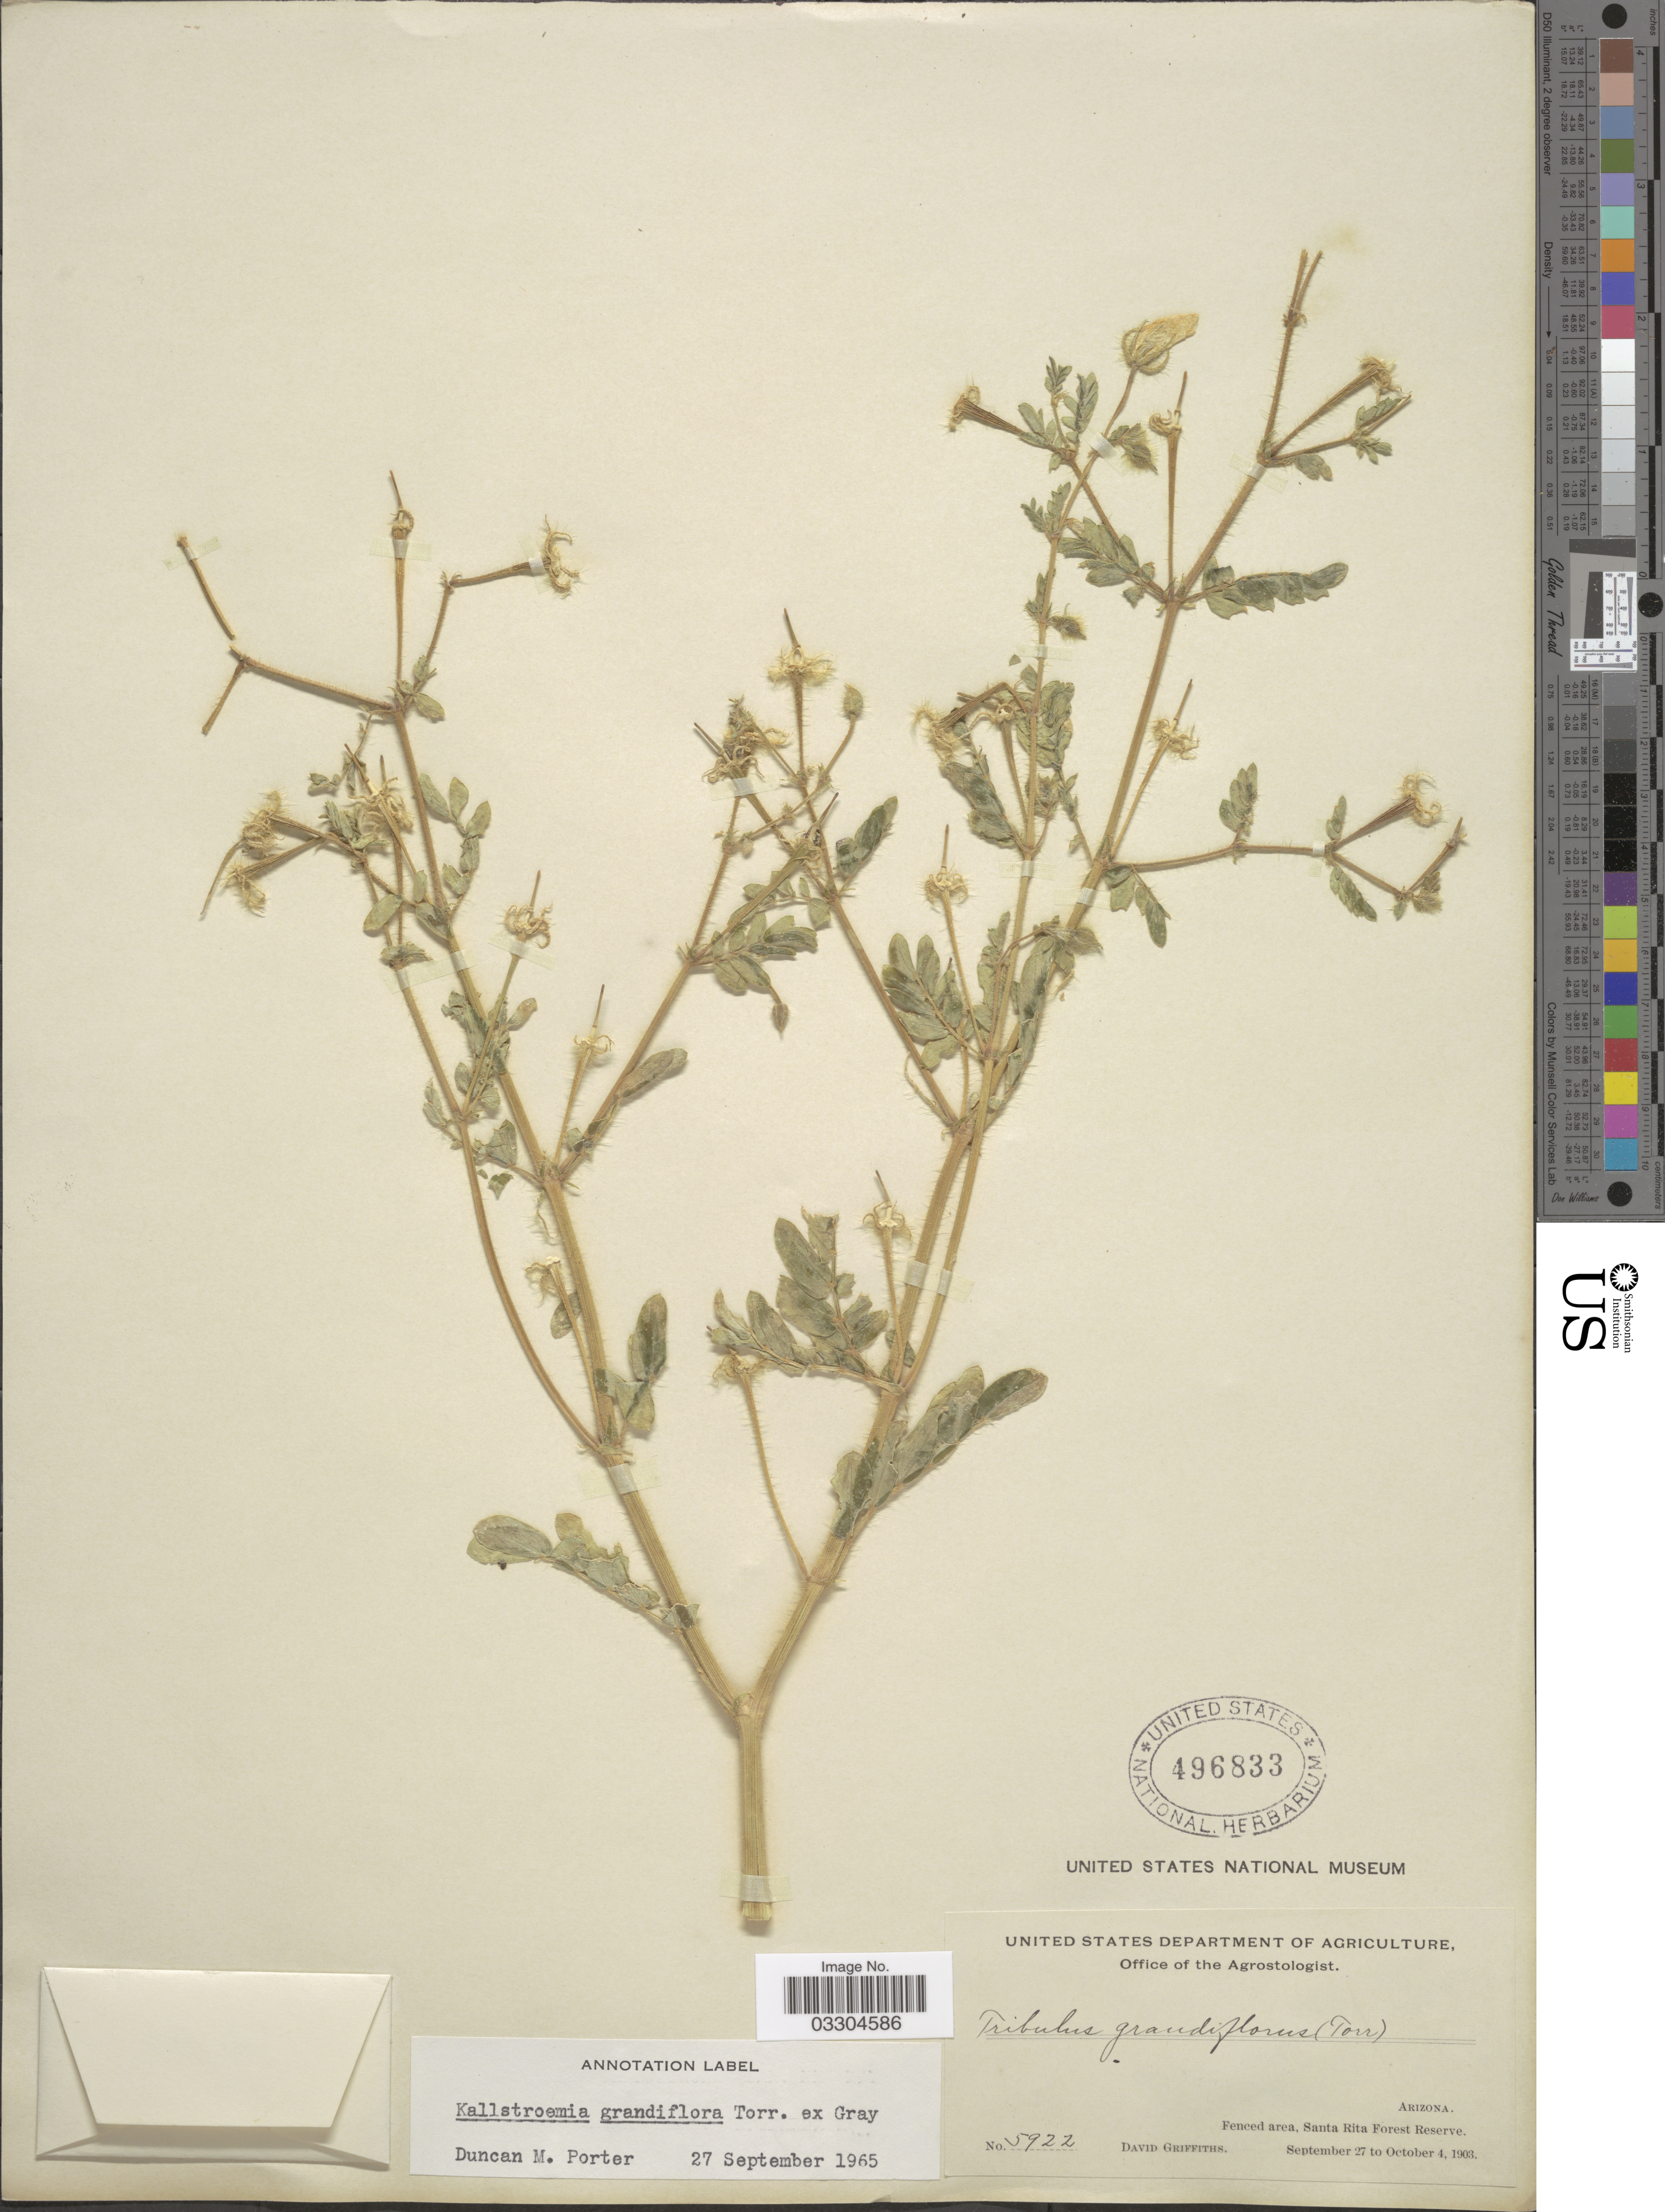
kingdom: Plantae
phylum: Tracheophyta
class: Magnoliopsida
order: Zygophyllales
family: Zygophyllaceae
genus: Kallstroemia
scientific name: Kallstroemia grandiflora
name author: Torr. ex A. Gray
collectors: D. Griffiths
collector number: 5922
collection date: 1903-09-27/1903-10-04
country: United States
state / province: Arizona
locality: Fenced area, Santa Rita Forest Reserve.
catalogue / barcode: US 496833